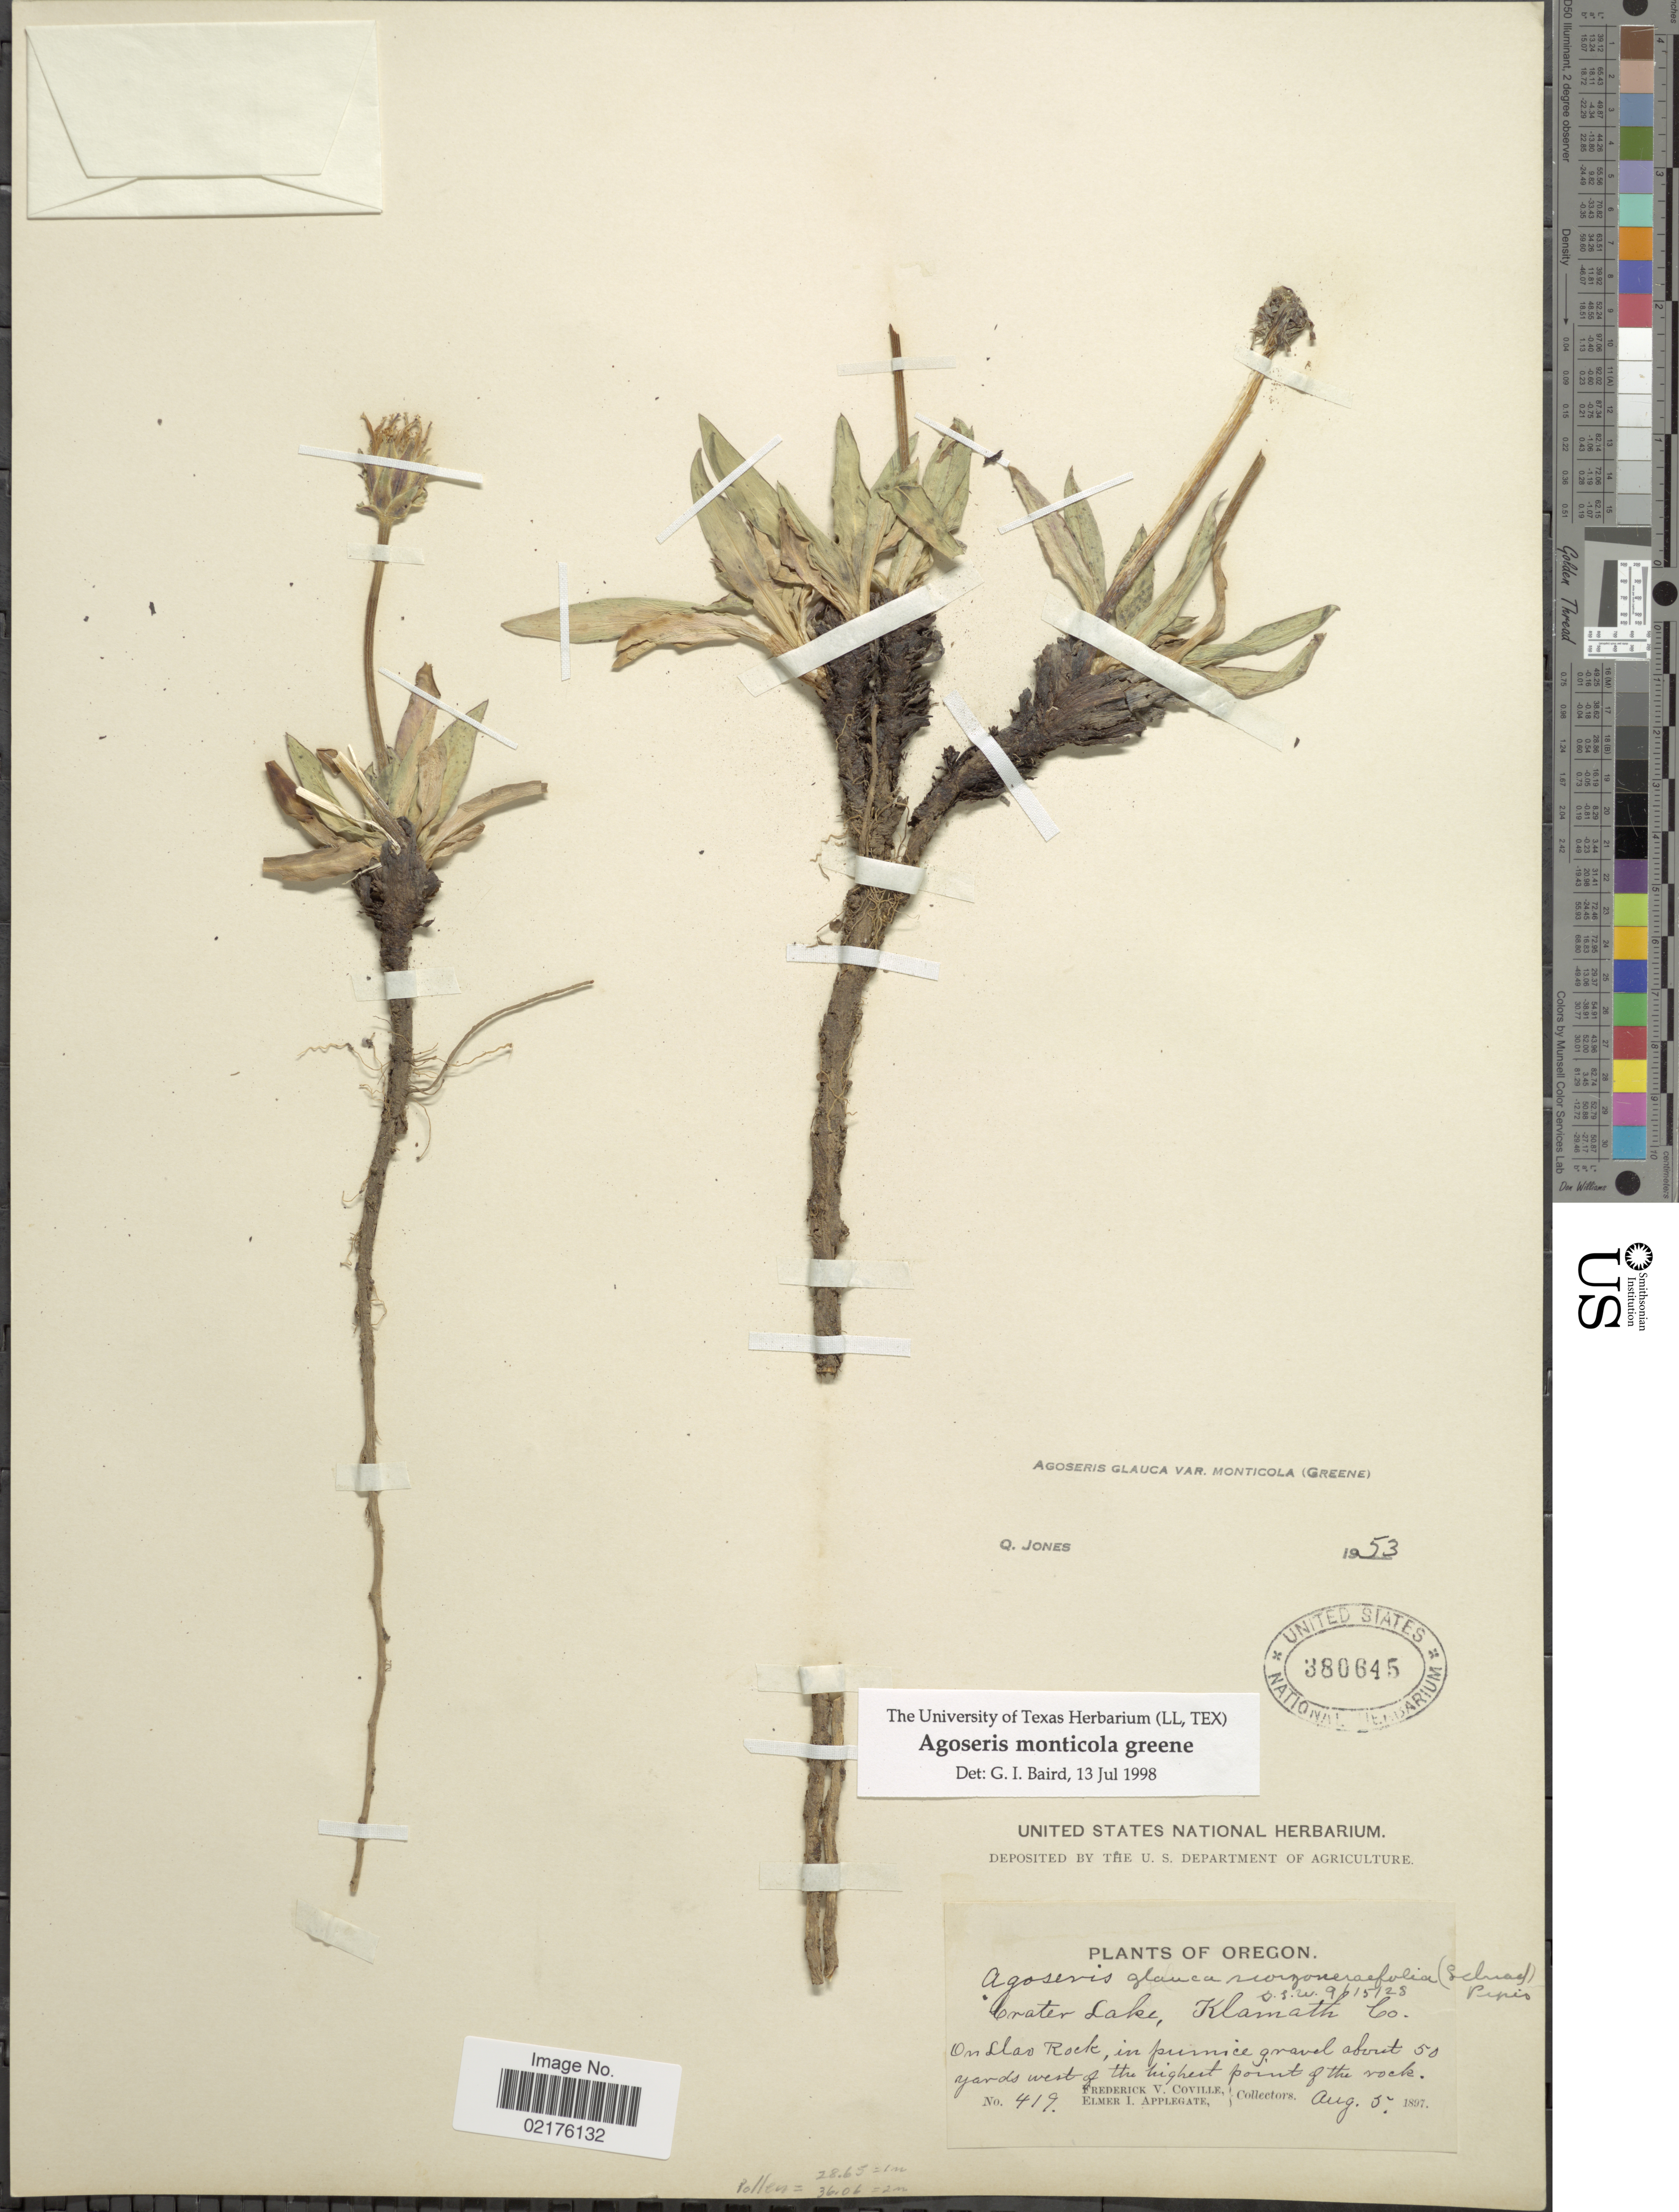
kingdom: Plantae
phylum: Tracheophyta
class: Magnoliopsida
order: Asterales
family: Asteraceae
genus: Agoseris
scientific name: Agoseris monticola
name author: Greene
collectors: F. V. Coville & E. I. Applegate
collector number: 419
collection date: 1897-08-05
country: United States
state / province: Oregon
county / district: Klamath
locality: On Llao Rock, in purnice gravel about 50 yards wet of the highest point of the rock, Crater Lake, Klamath Co.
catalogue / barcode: US 380645